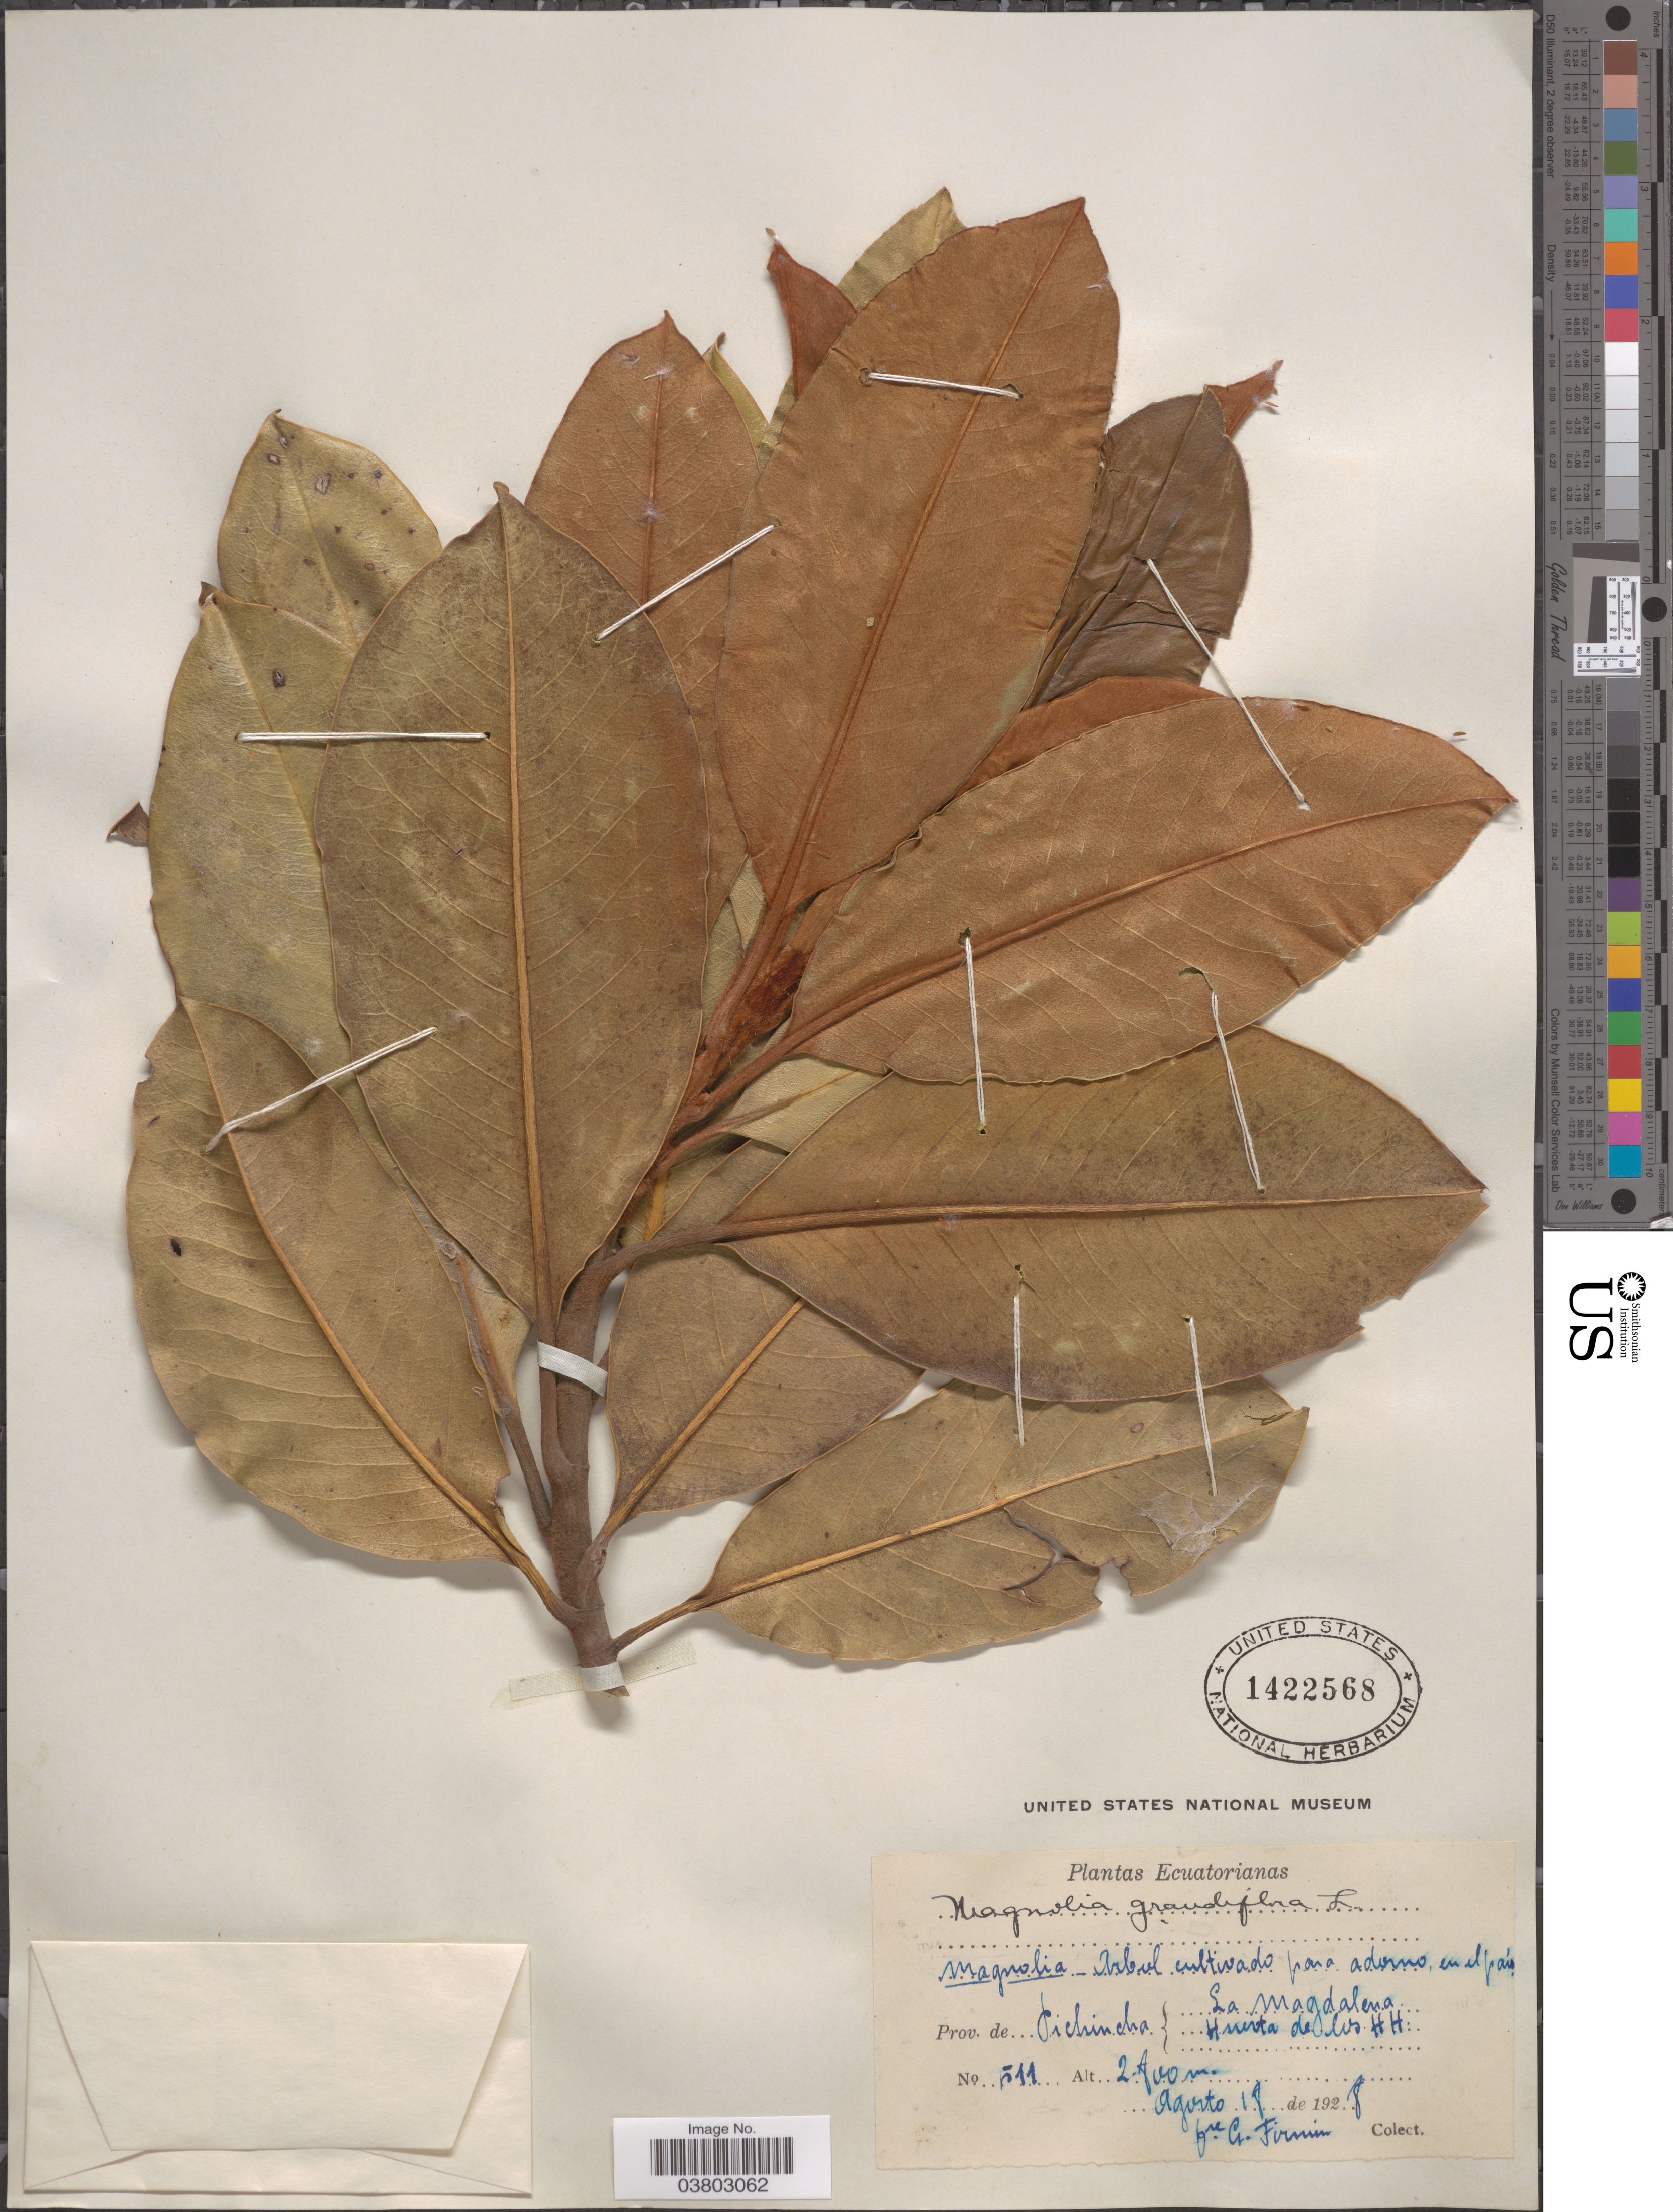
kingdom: Plantae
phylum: Tracheophyta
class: Magnoliopsida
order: Magnoliales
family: Magnoliaceae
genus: Magnolia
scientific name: Magnolia grandiflora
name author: L.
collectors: F. Firmin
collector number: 511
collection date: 1928-08-18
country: Ecuador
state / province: Pichincha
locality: La Magdalena. Huerta de los HH.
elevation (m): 2800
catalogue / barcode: US 1422568